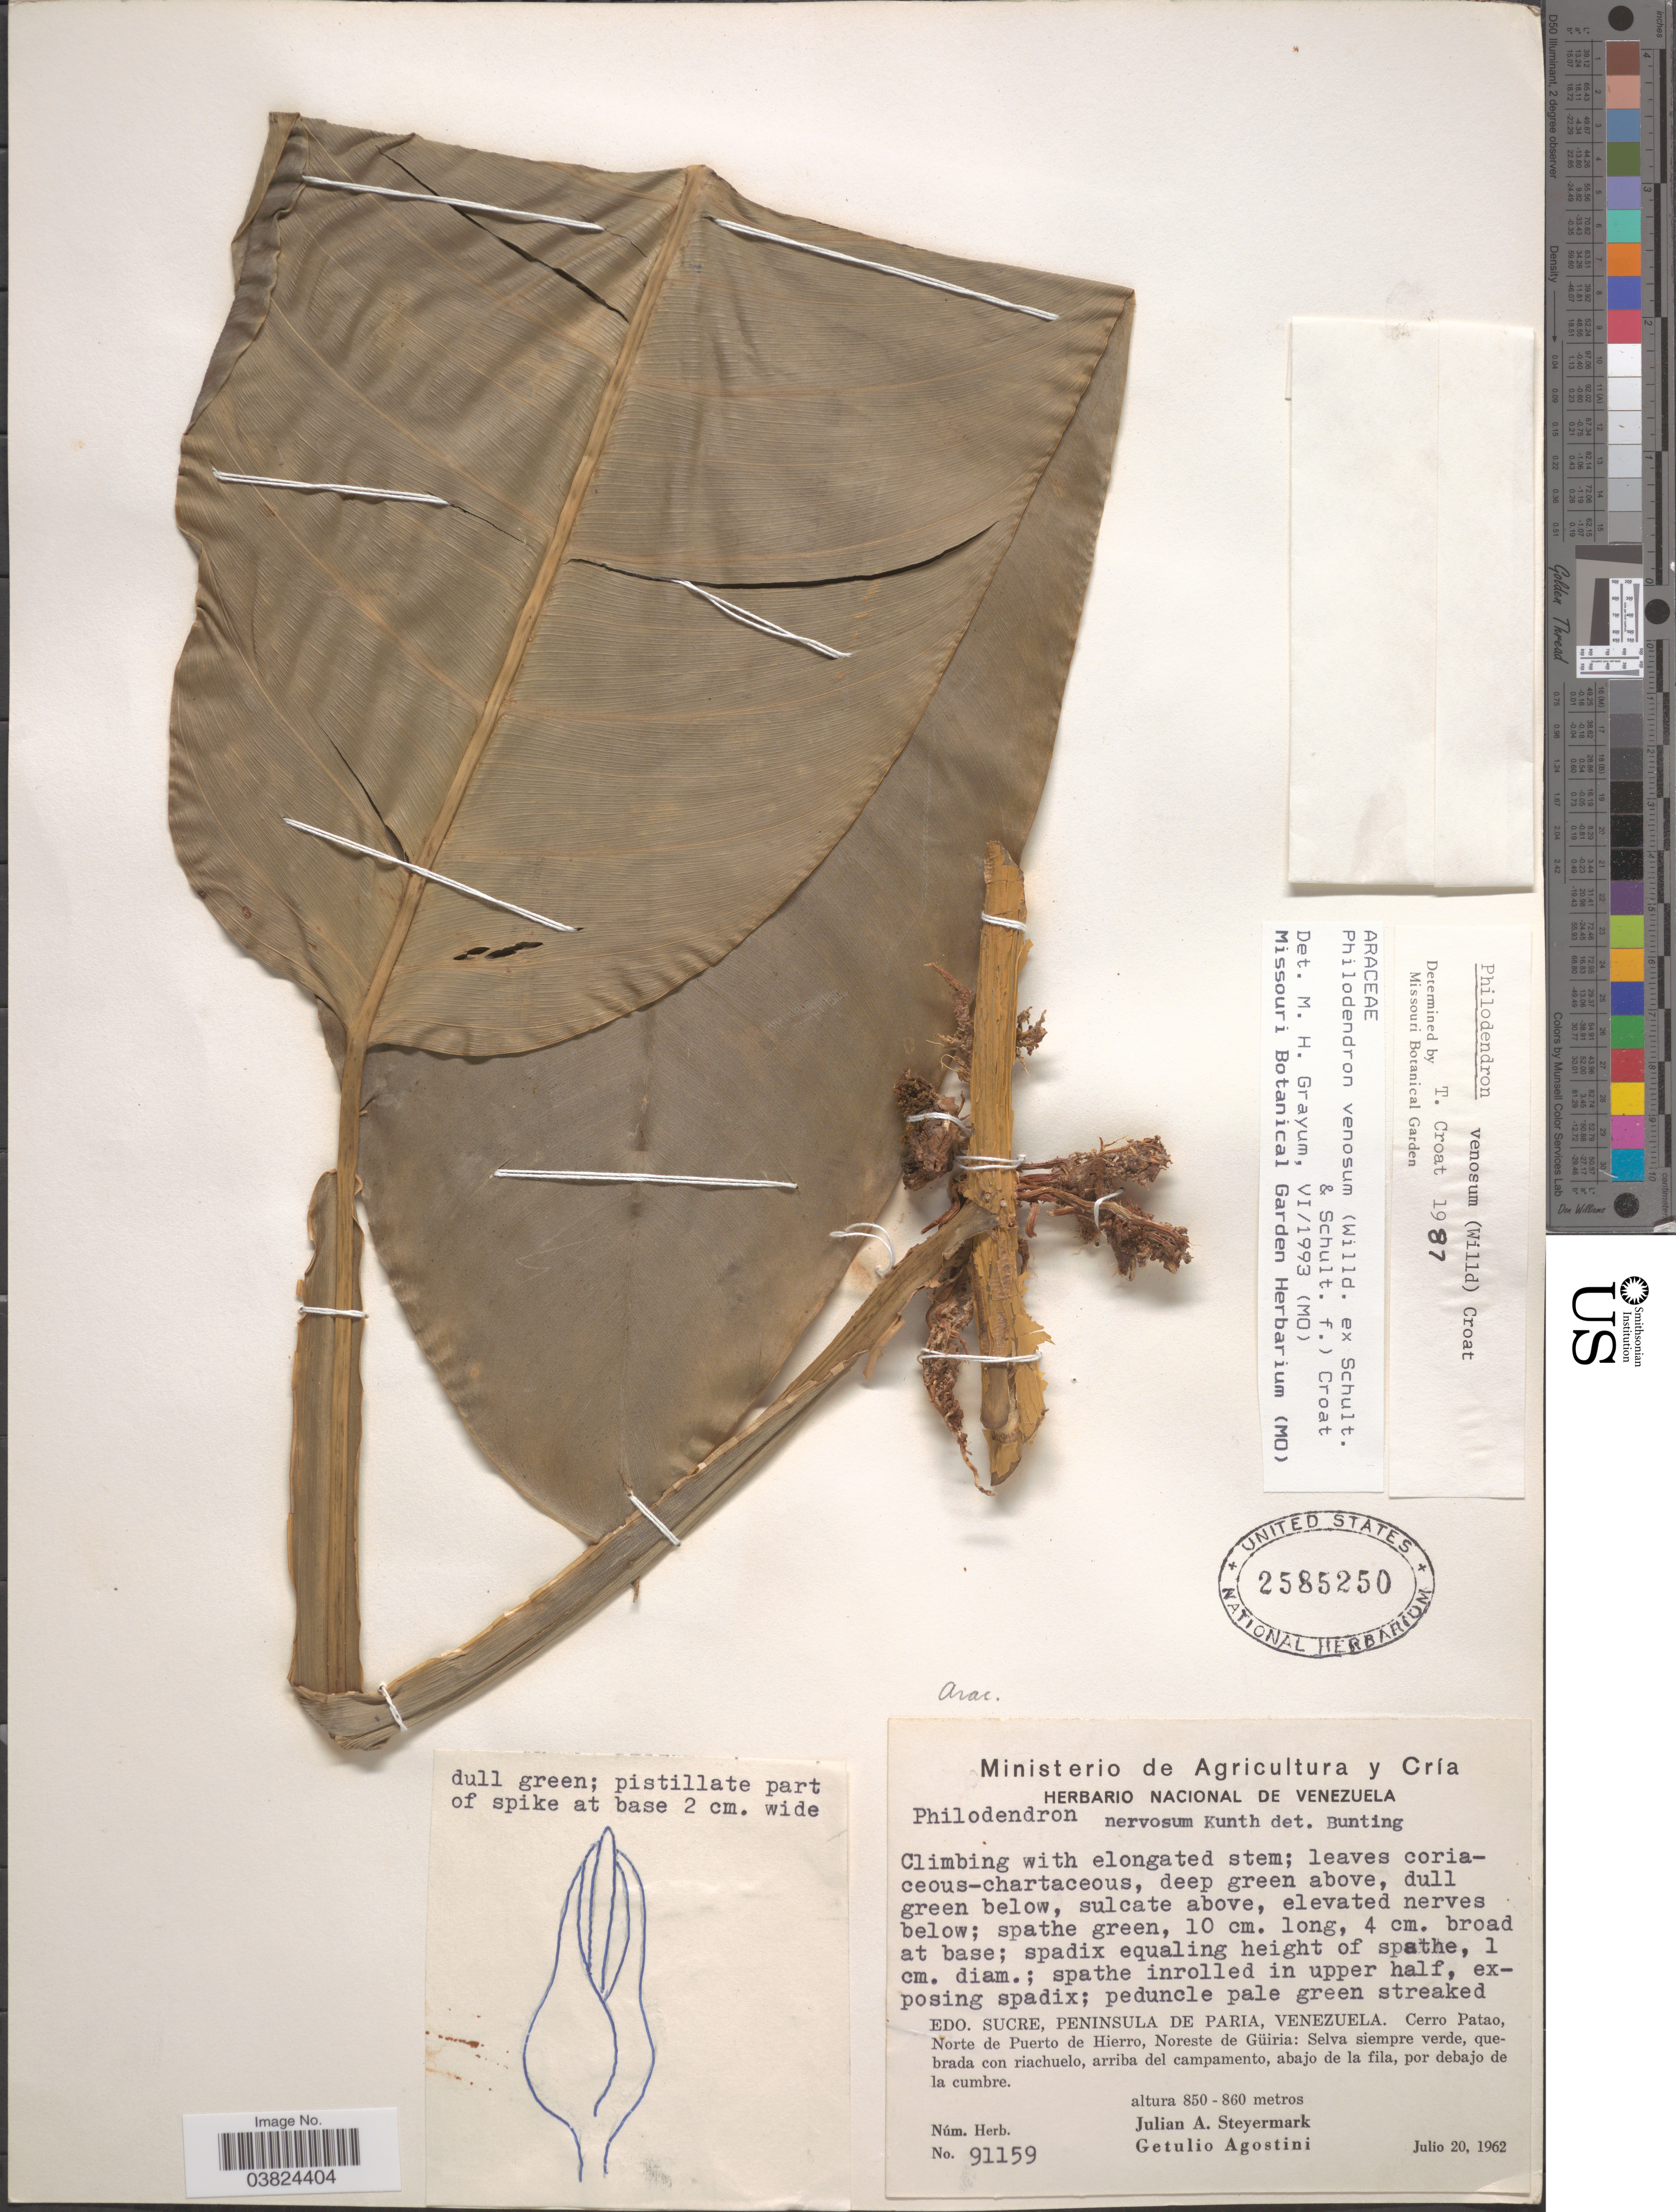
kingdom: Plantae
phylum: Tracheophyta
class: Liliopsida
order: Alismatales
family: Araceae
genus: Philodendron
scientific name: Philodendron venosum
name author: (Willd. ex Schult. & Schult. f.) Croat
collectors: J. Steyermark & G. Agostini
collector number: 91159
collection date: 1962-07-20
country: Venezuela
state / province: Sucre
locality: Peninsula de Paria. Cerro Patao, Norte de Puerto de Hierro, Noreste de Güiria.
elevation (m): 850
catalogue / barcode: US 2585250